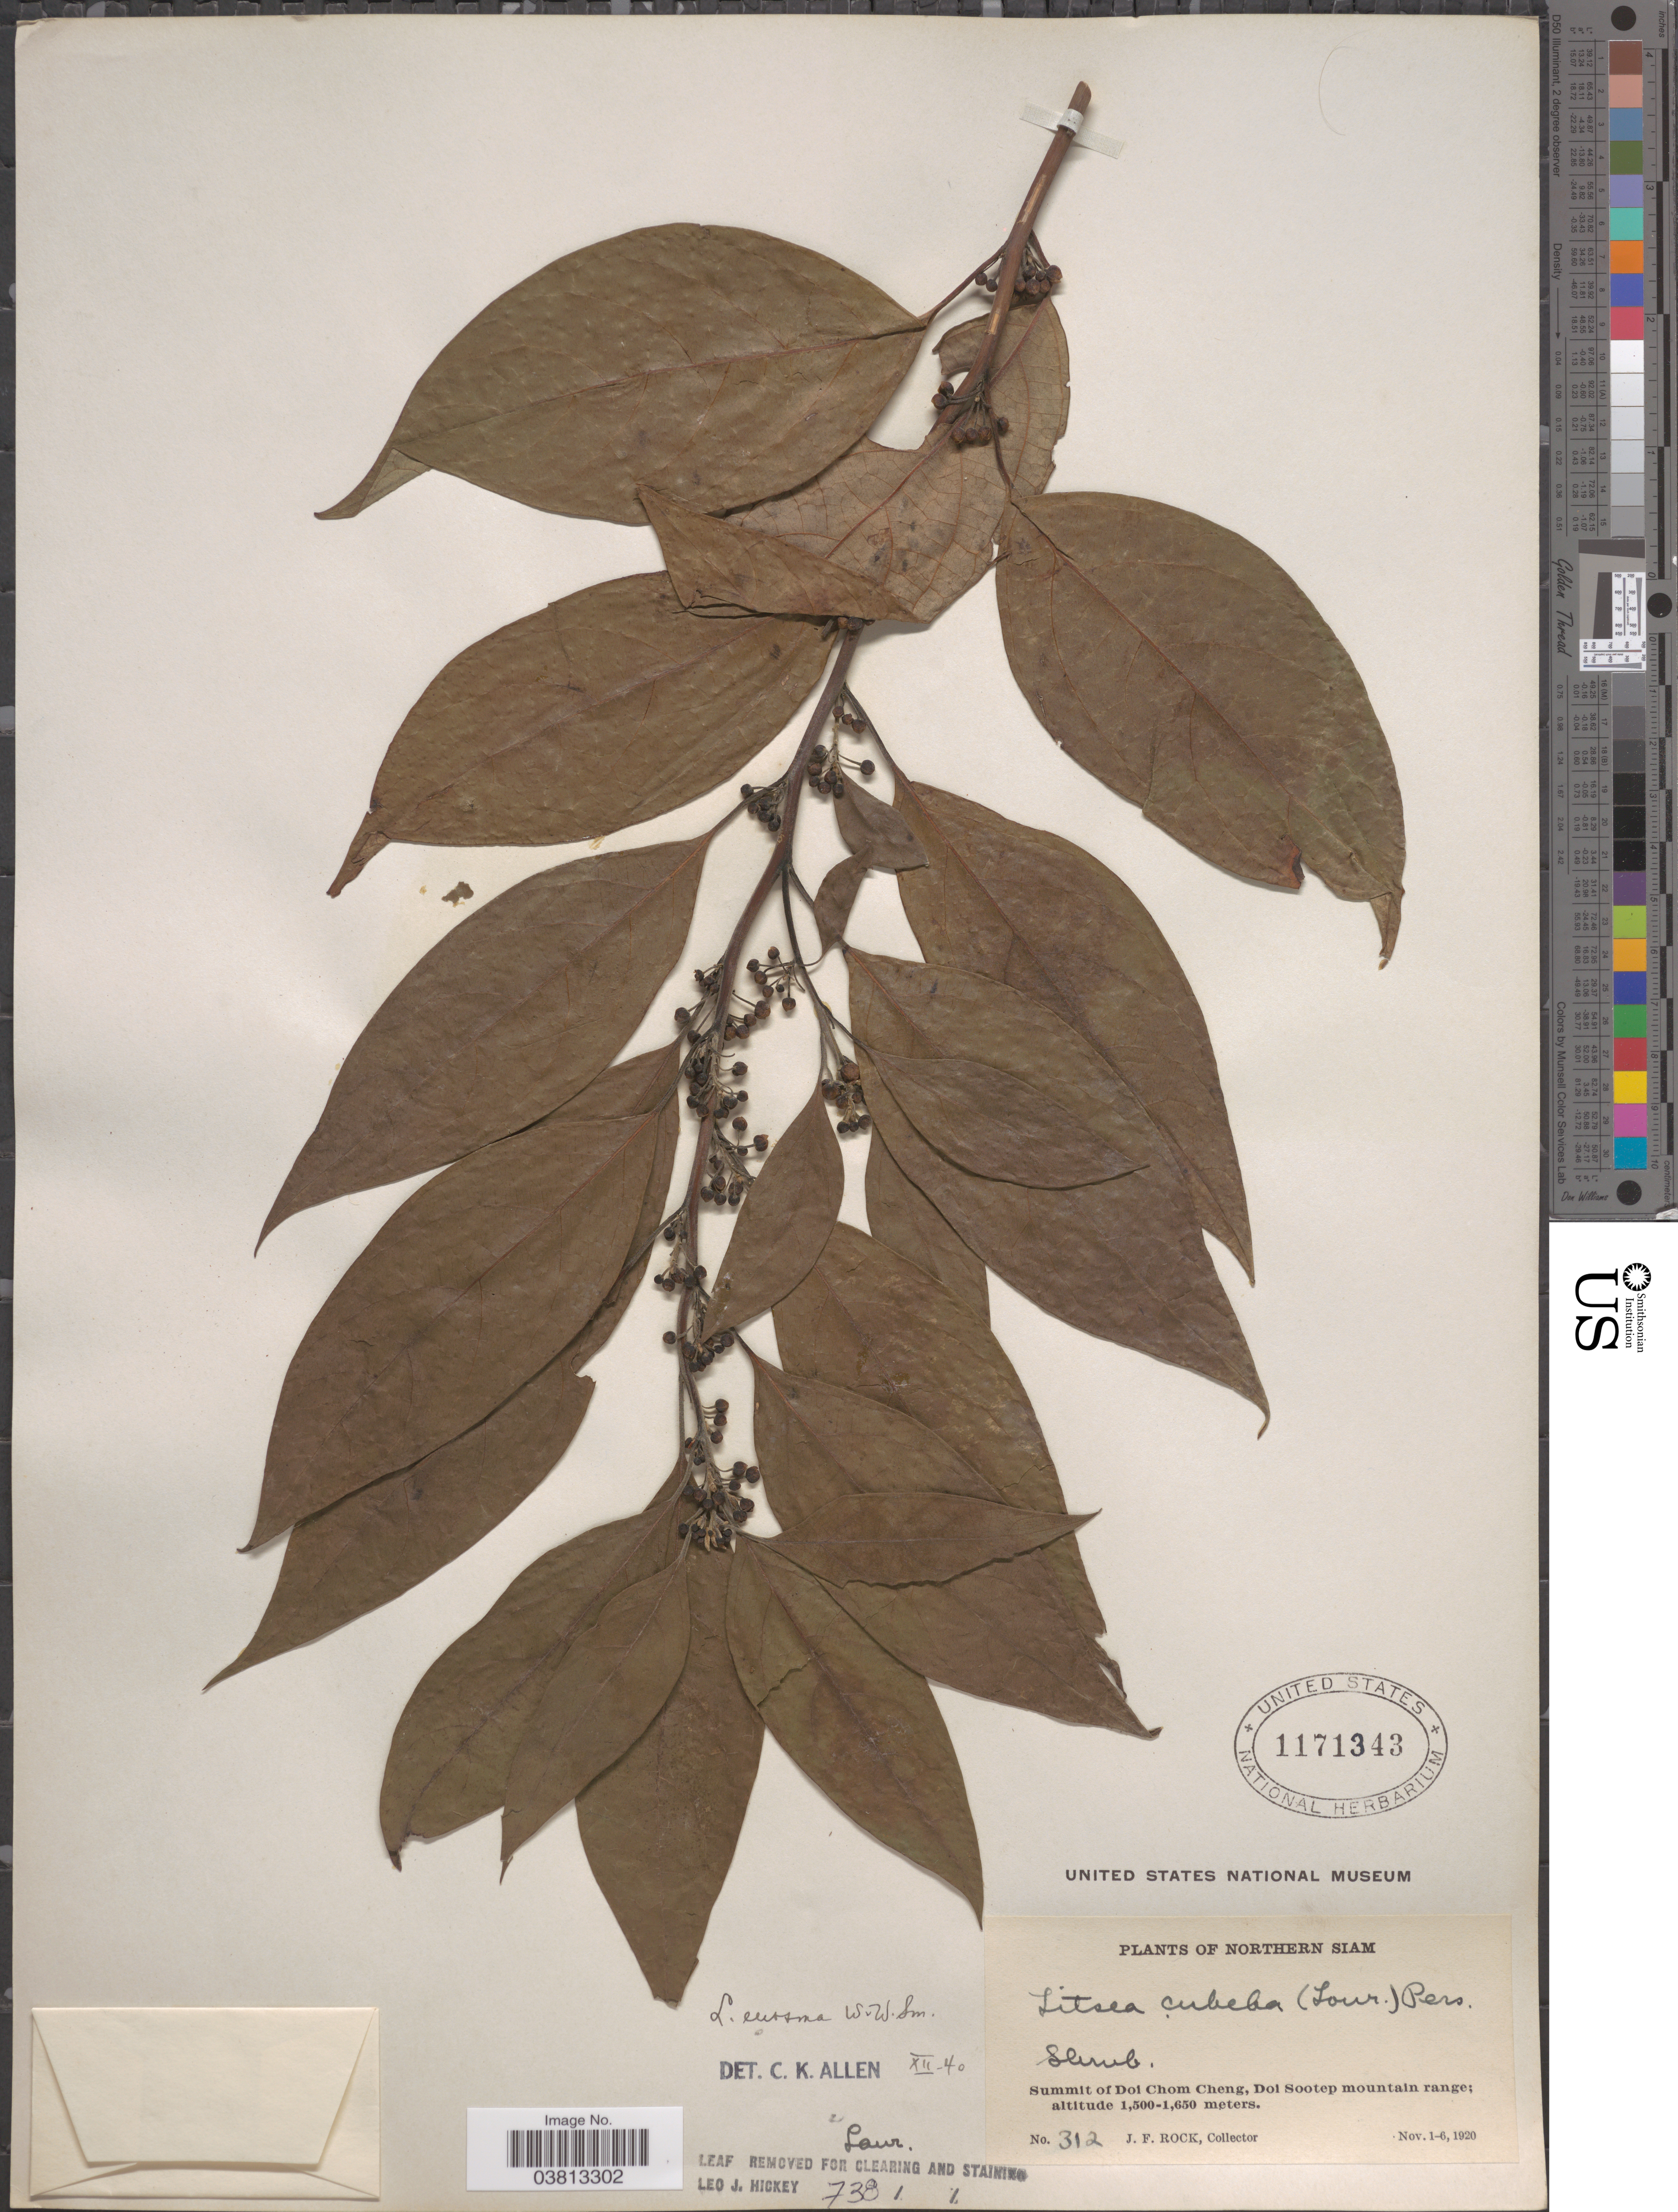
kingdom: Plantae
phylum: Tracheophyta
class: Magnoliopsida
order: Laurales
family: Lauraceae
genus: Litsea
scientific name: Litsea euosma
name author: W.W. Sm.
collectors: J. Rock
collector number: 312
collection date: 1920-11-01/1920-11-06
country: Thailand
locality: Northern Siam. Summit of Doi Chom Cheng, Doi Sootep mountain range.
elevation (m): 1500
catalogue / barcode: US 1171343